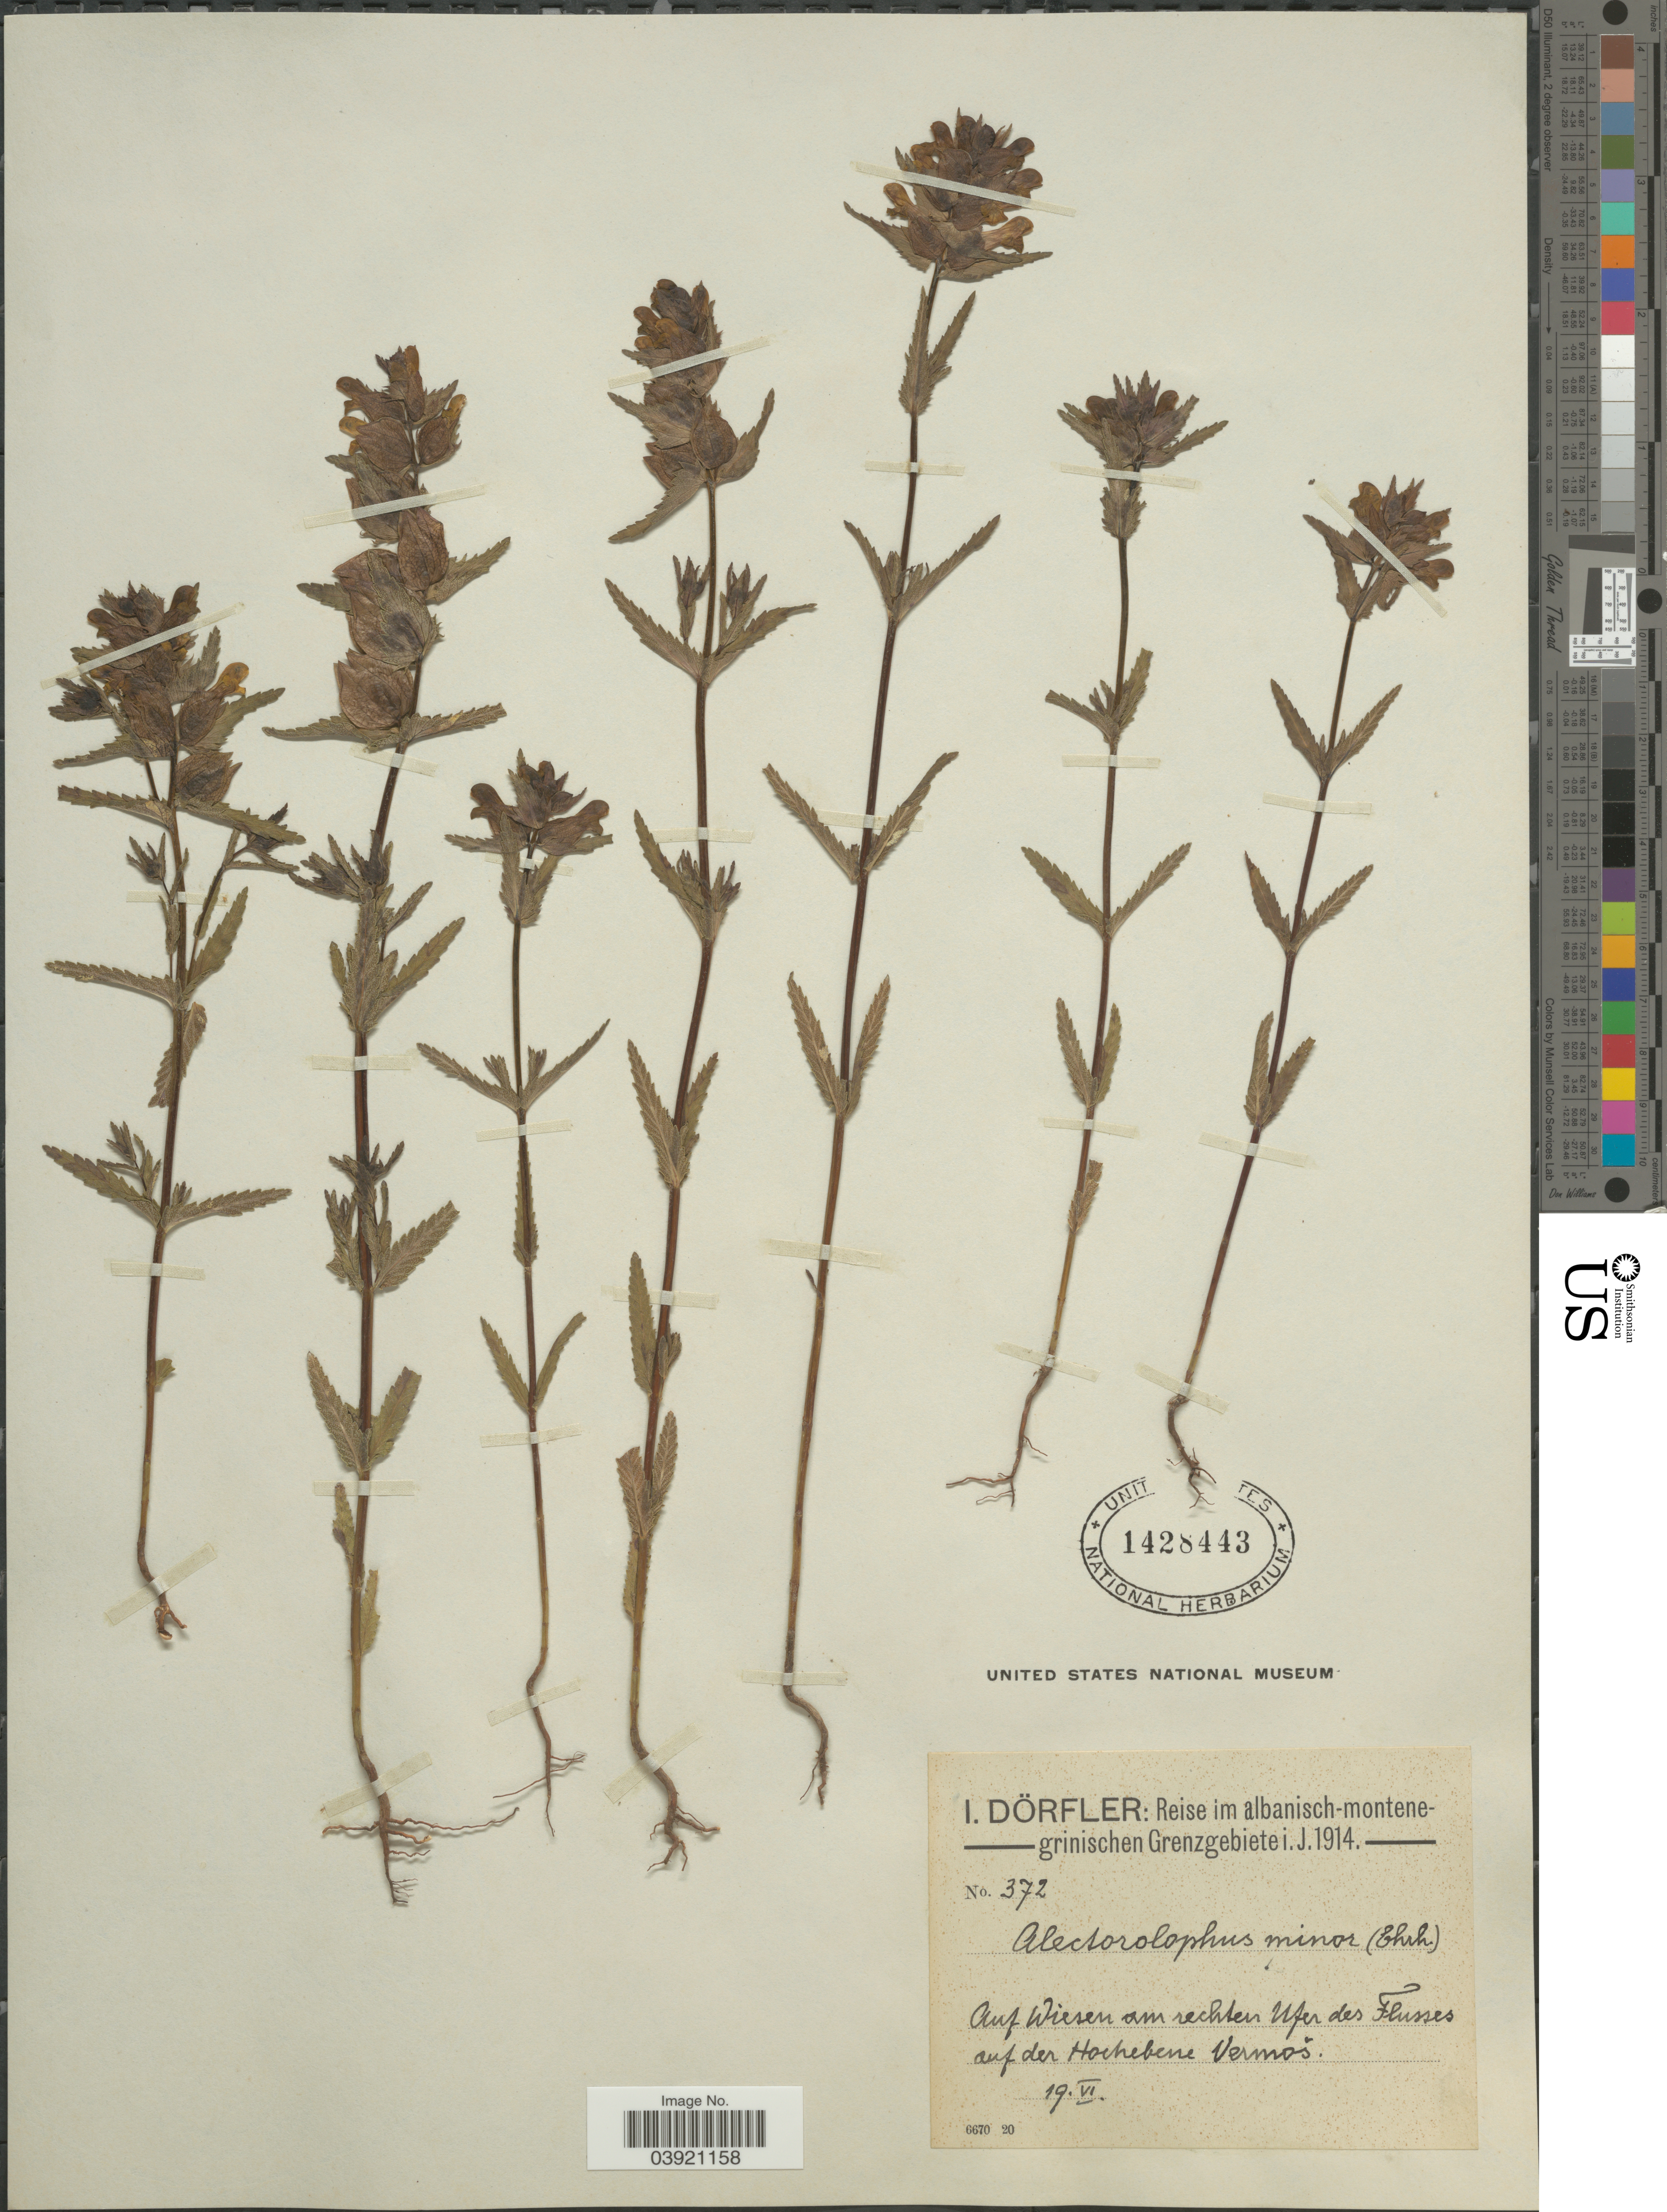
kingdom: Plantae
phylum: Tracheophyta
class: Magnoliopsida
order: Lamiales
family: Orobanchaceae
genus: Rhinanthus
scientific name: Rhinanthus minor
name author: L.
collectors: I. Dörfler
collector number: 372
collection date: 1914-06-19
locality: Albanisch-montene-grinischen Grenzgebiete. Auf Wiesen am rechten Ufer des Flusses auf der Hochabene Vermoš.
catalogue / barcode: US 1428443